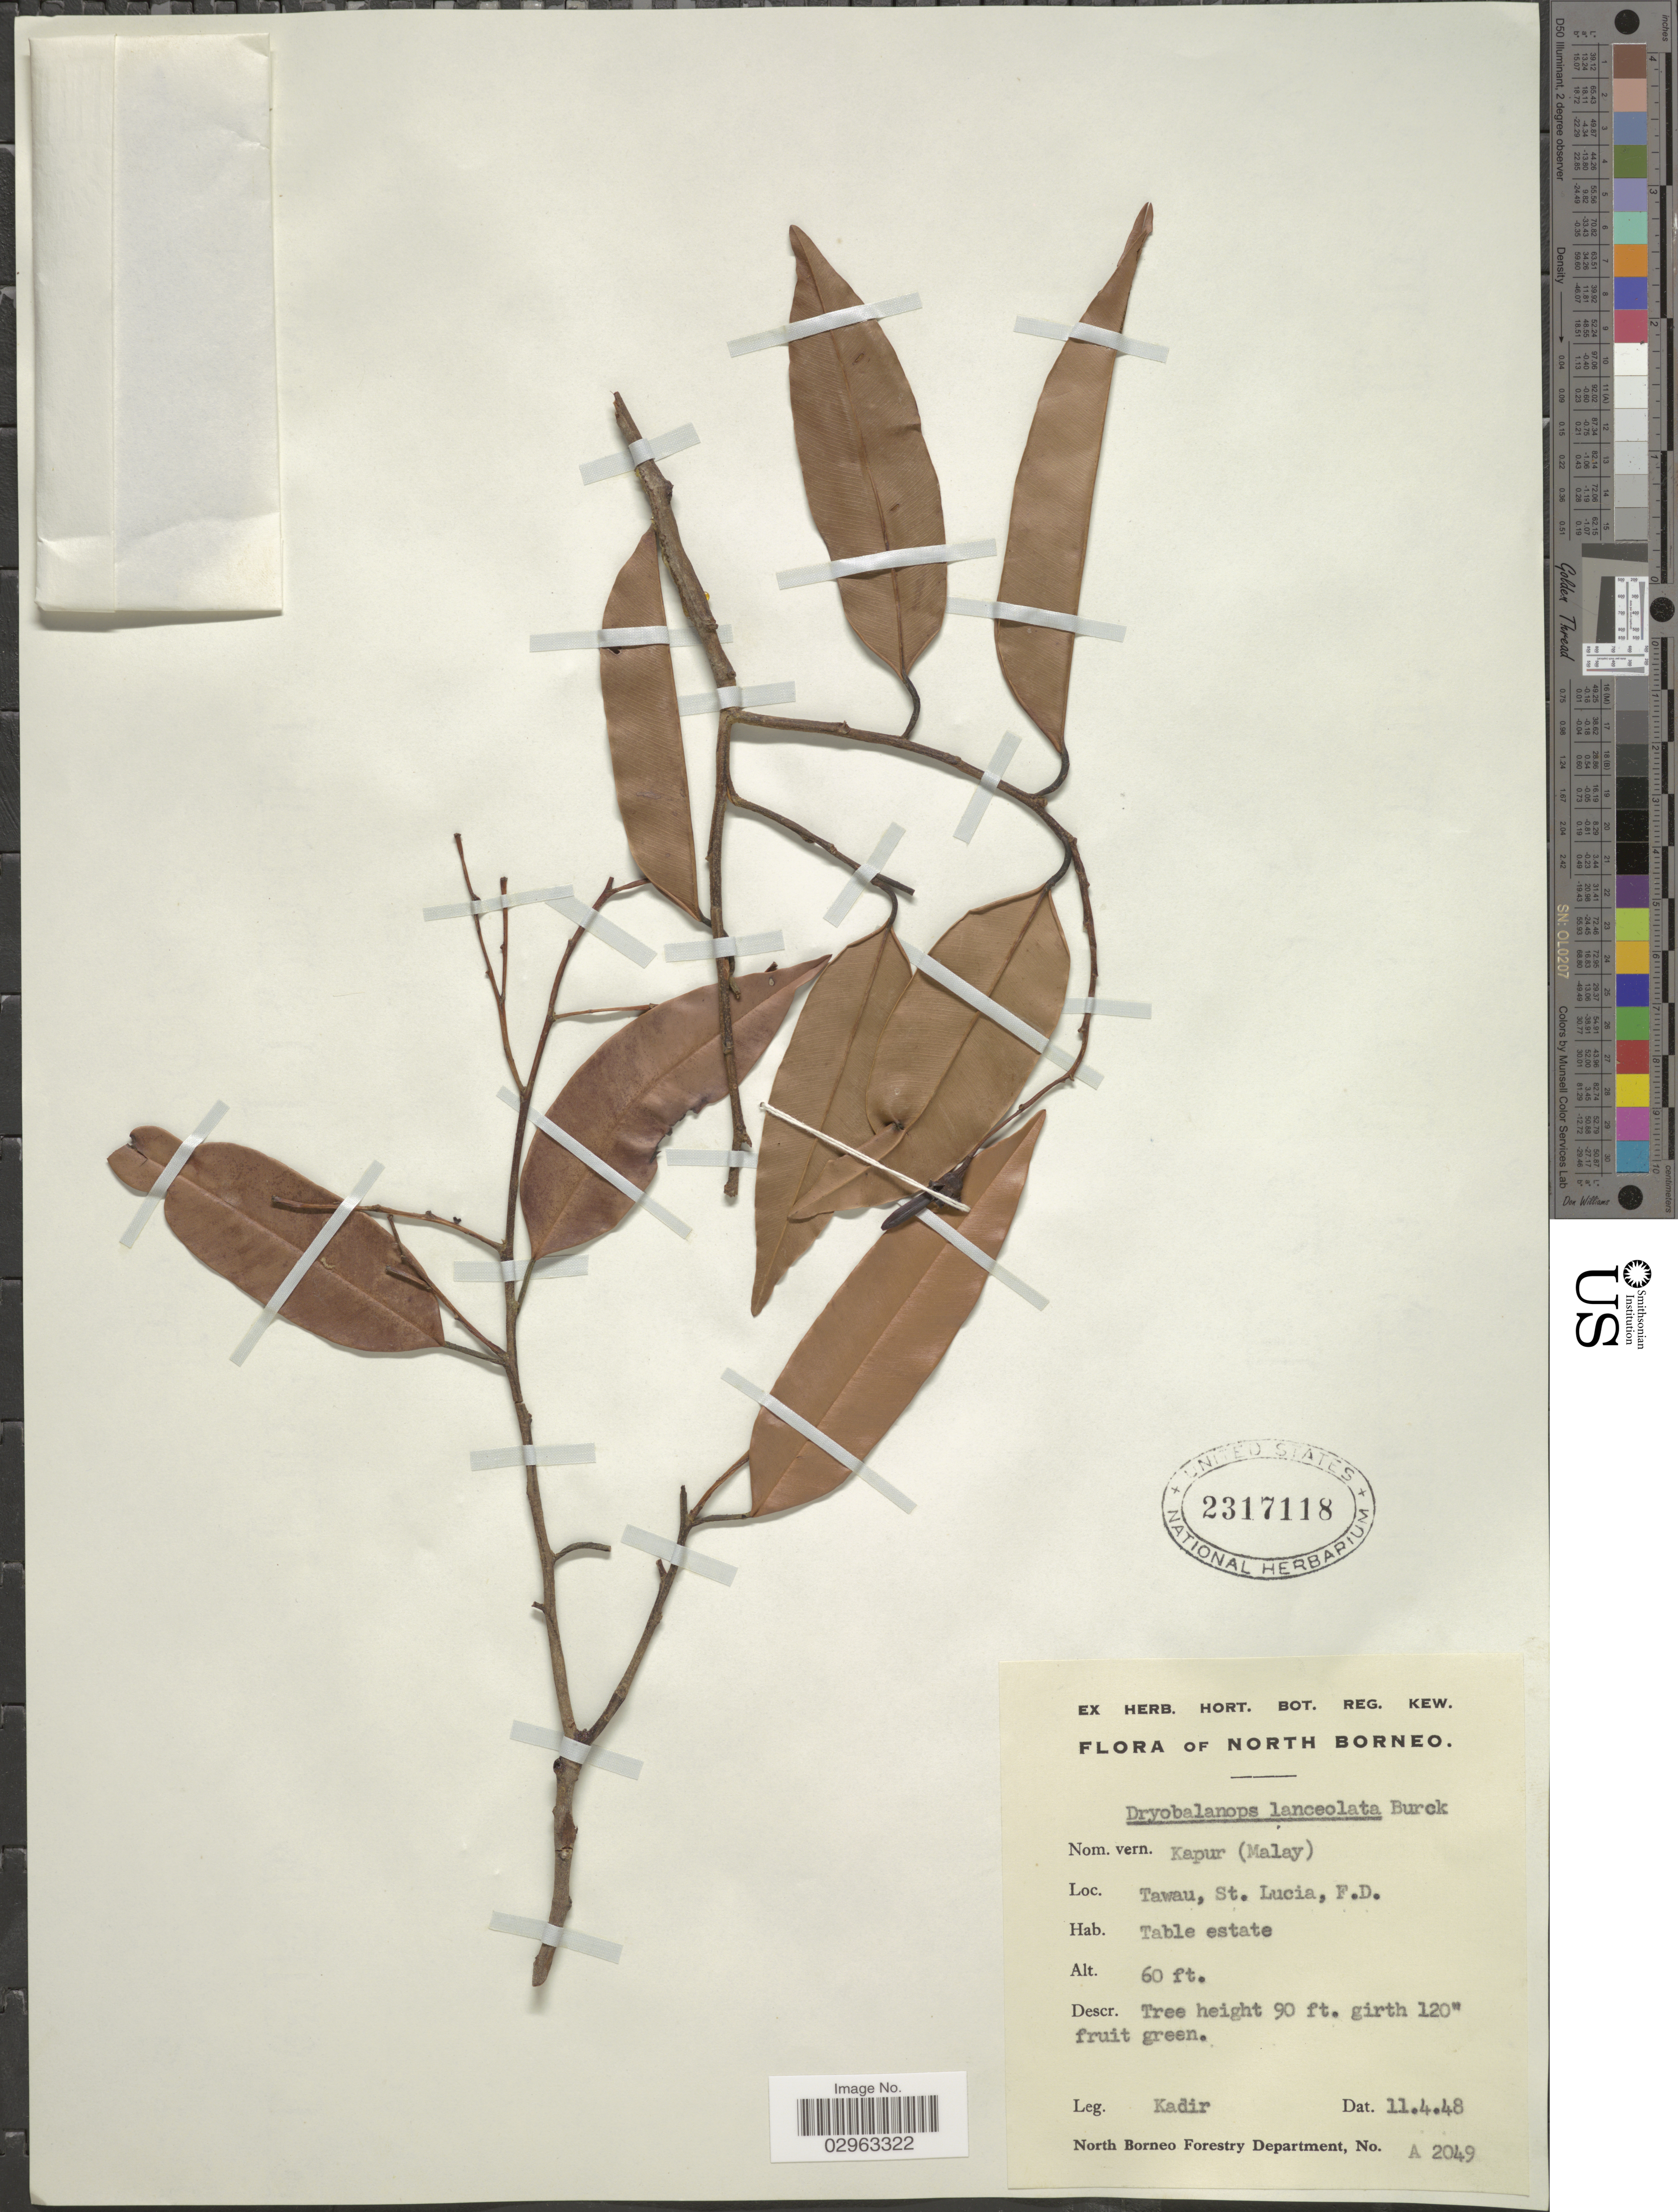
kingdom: Plantae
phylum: Tracheophyta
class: Magnoliopsida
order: Malvales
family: Dipterocarpaceae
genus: Dryobalanops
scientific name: Dryobalanops lanceolata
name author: Burck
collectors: -. Kadir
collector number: A 2049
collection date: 1948-04-11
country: Malaysia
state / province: Sabah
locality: North Borneo, Tawau, St. Lucia, F.D., Table estate.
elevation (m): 18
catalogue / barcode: US 2317118